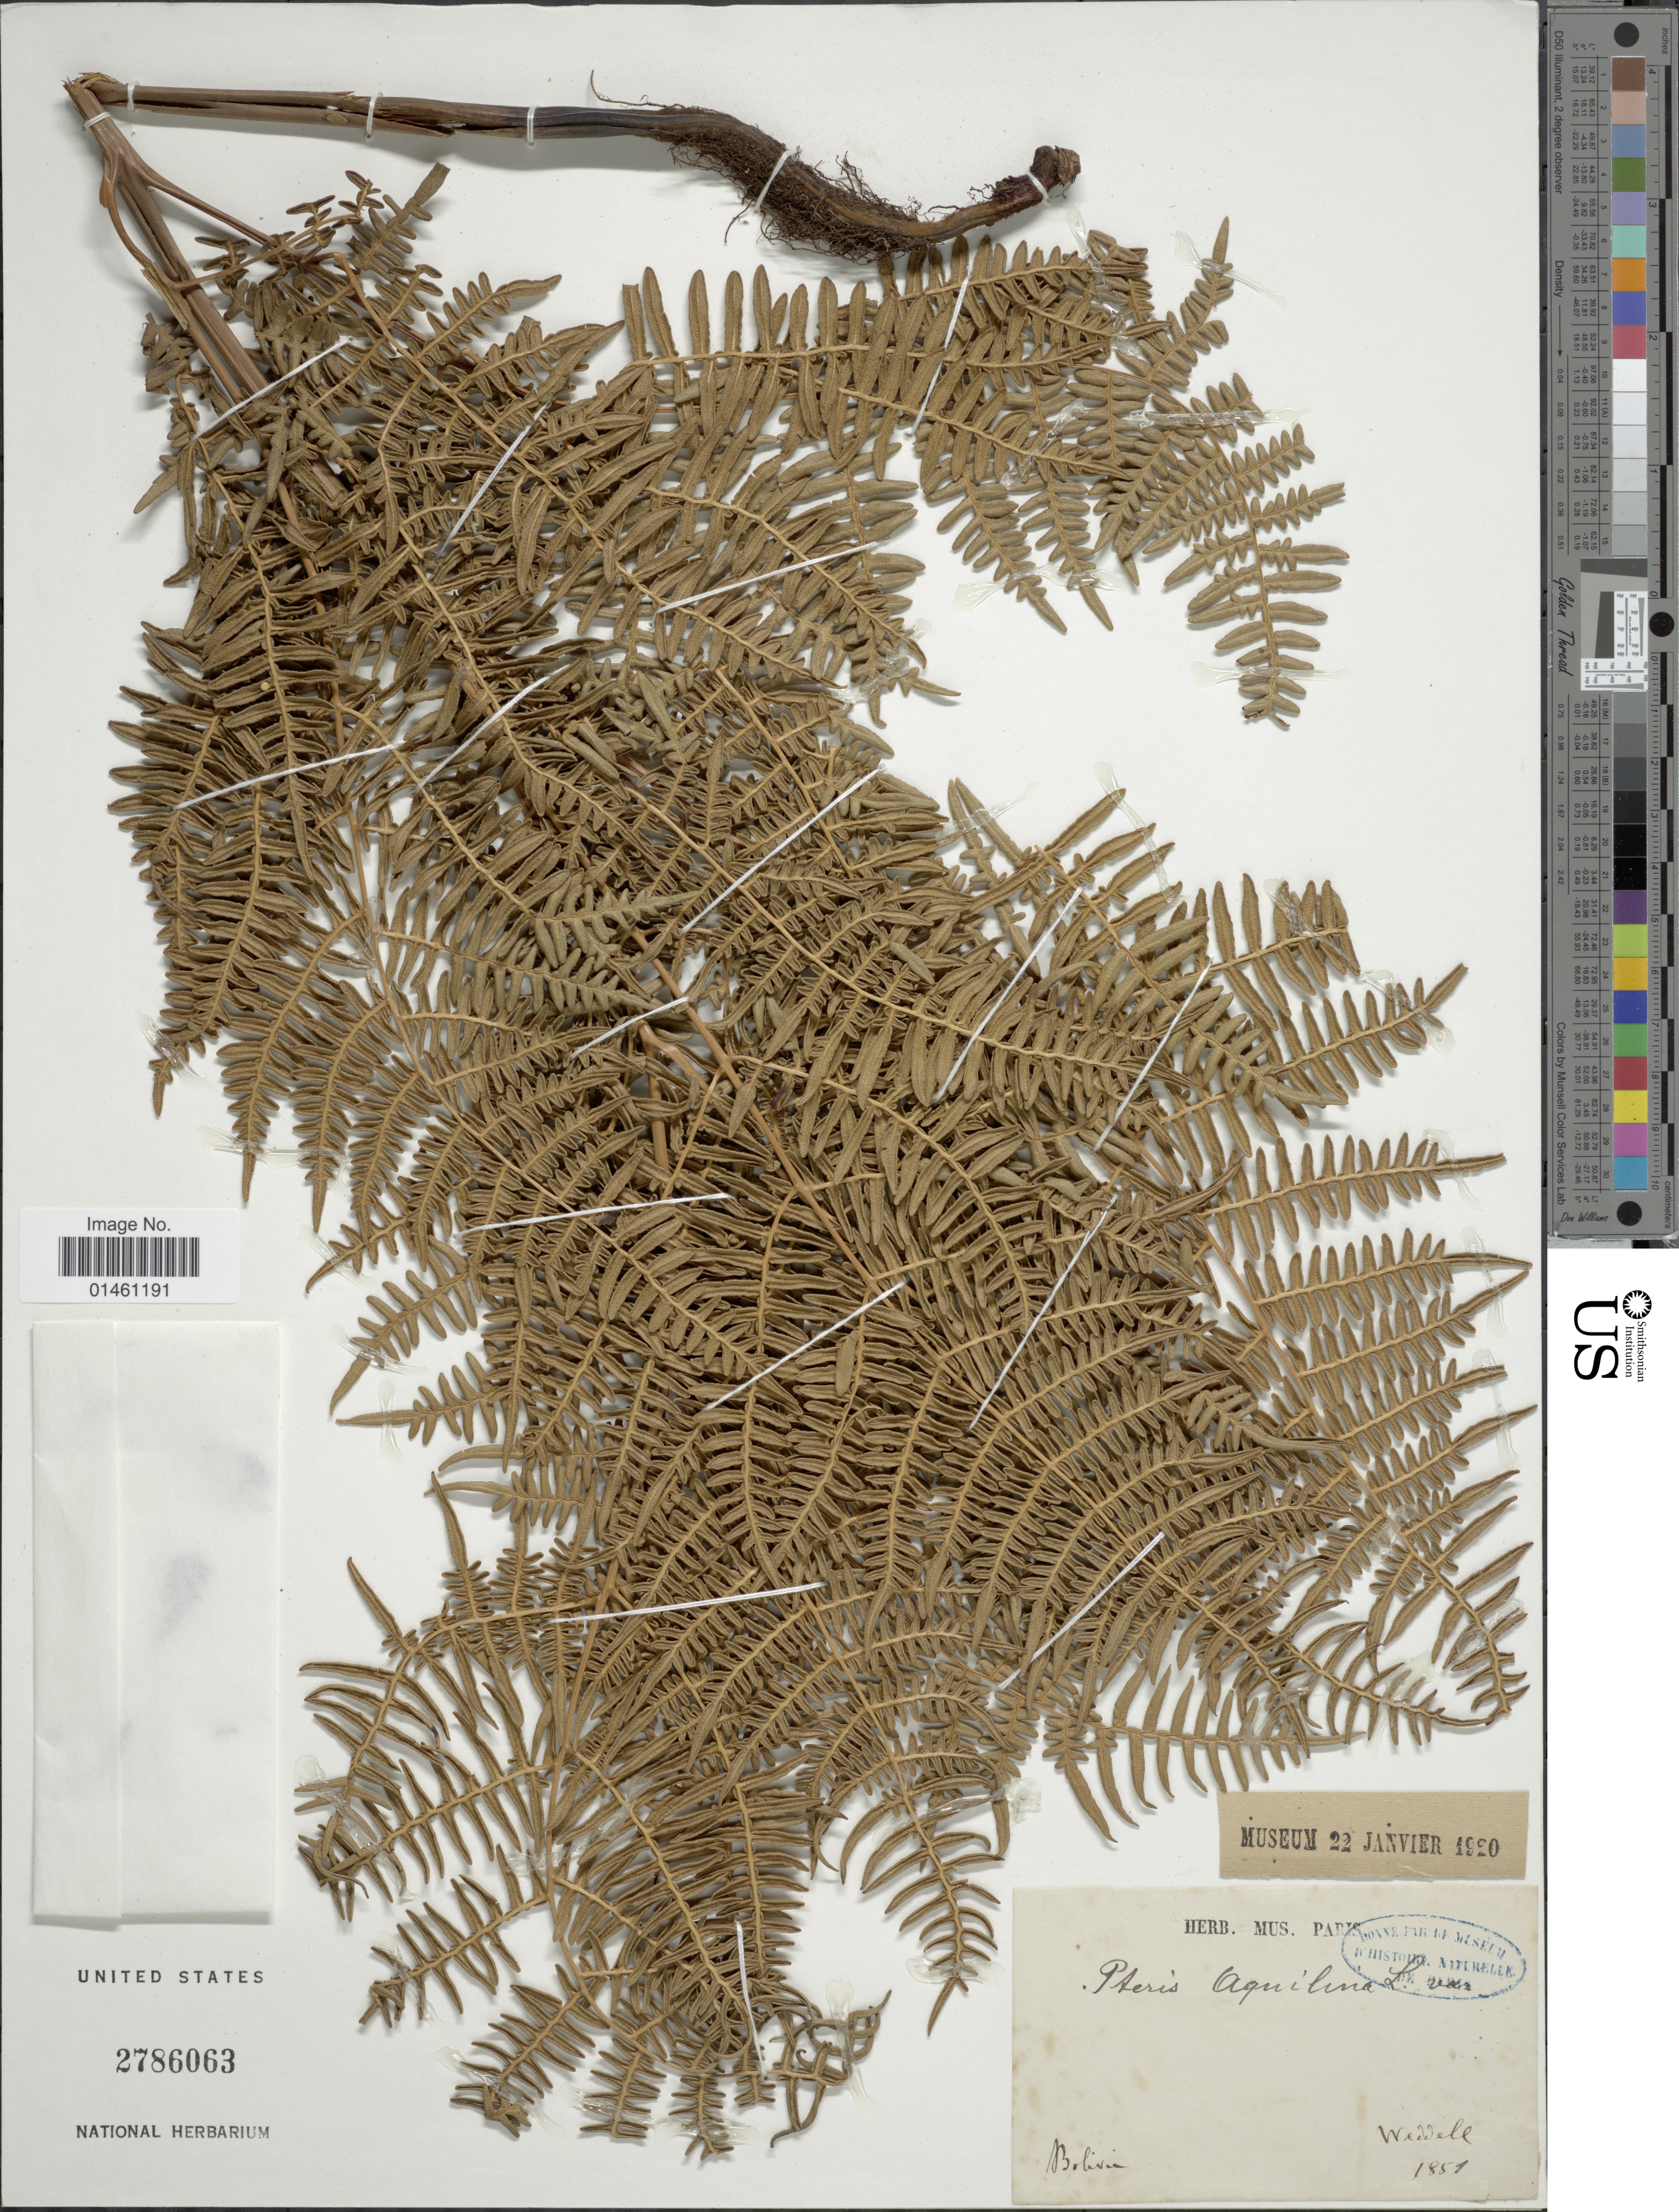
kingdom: Plantae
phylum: Tracheophyta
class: Polypodiopsida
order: Polypodiales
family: Dennstaedtiaceae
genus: Pteridium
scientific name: Pteridium arachnoideum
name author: (Kaulf.) Maxon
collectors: -. Weddell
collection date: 1851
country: Bolivia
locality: Bolivia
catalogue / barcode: US 2786063